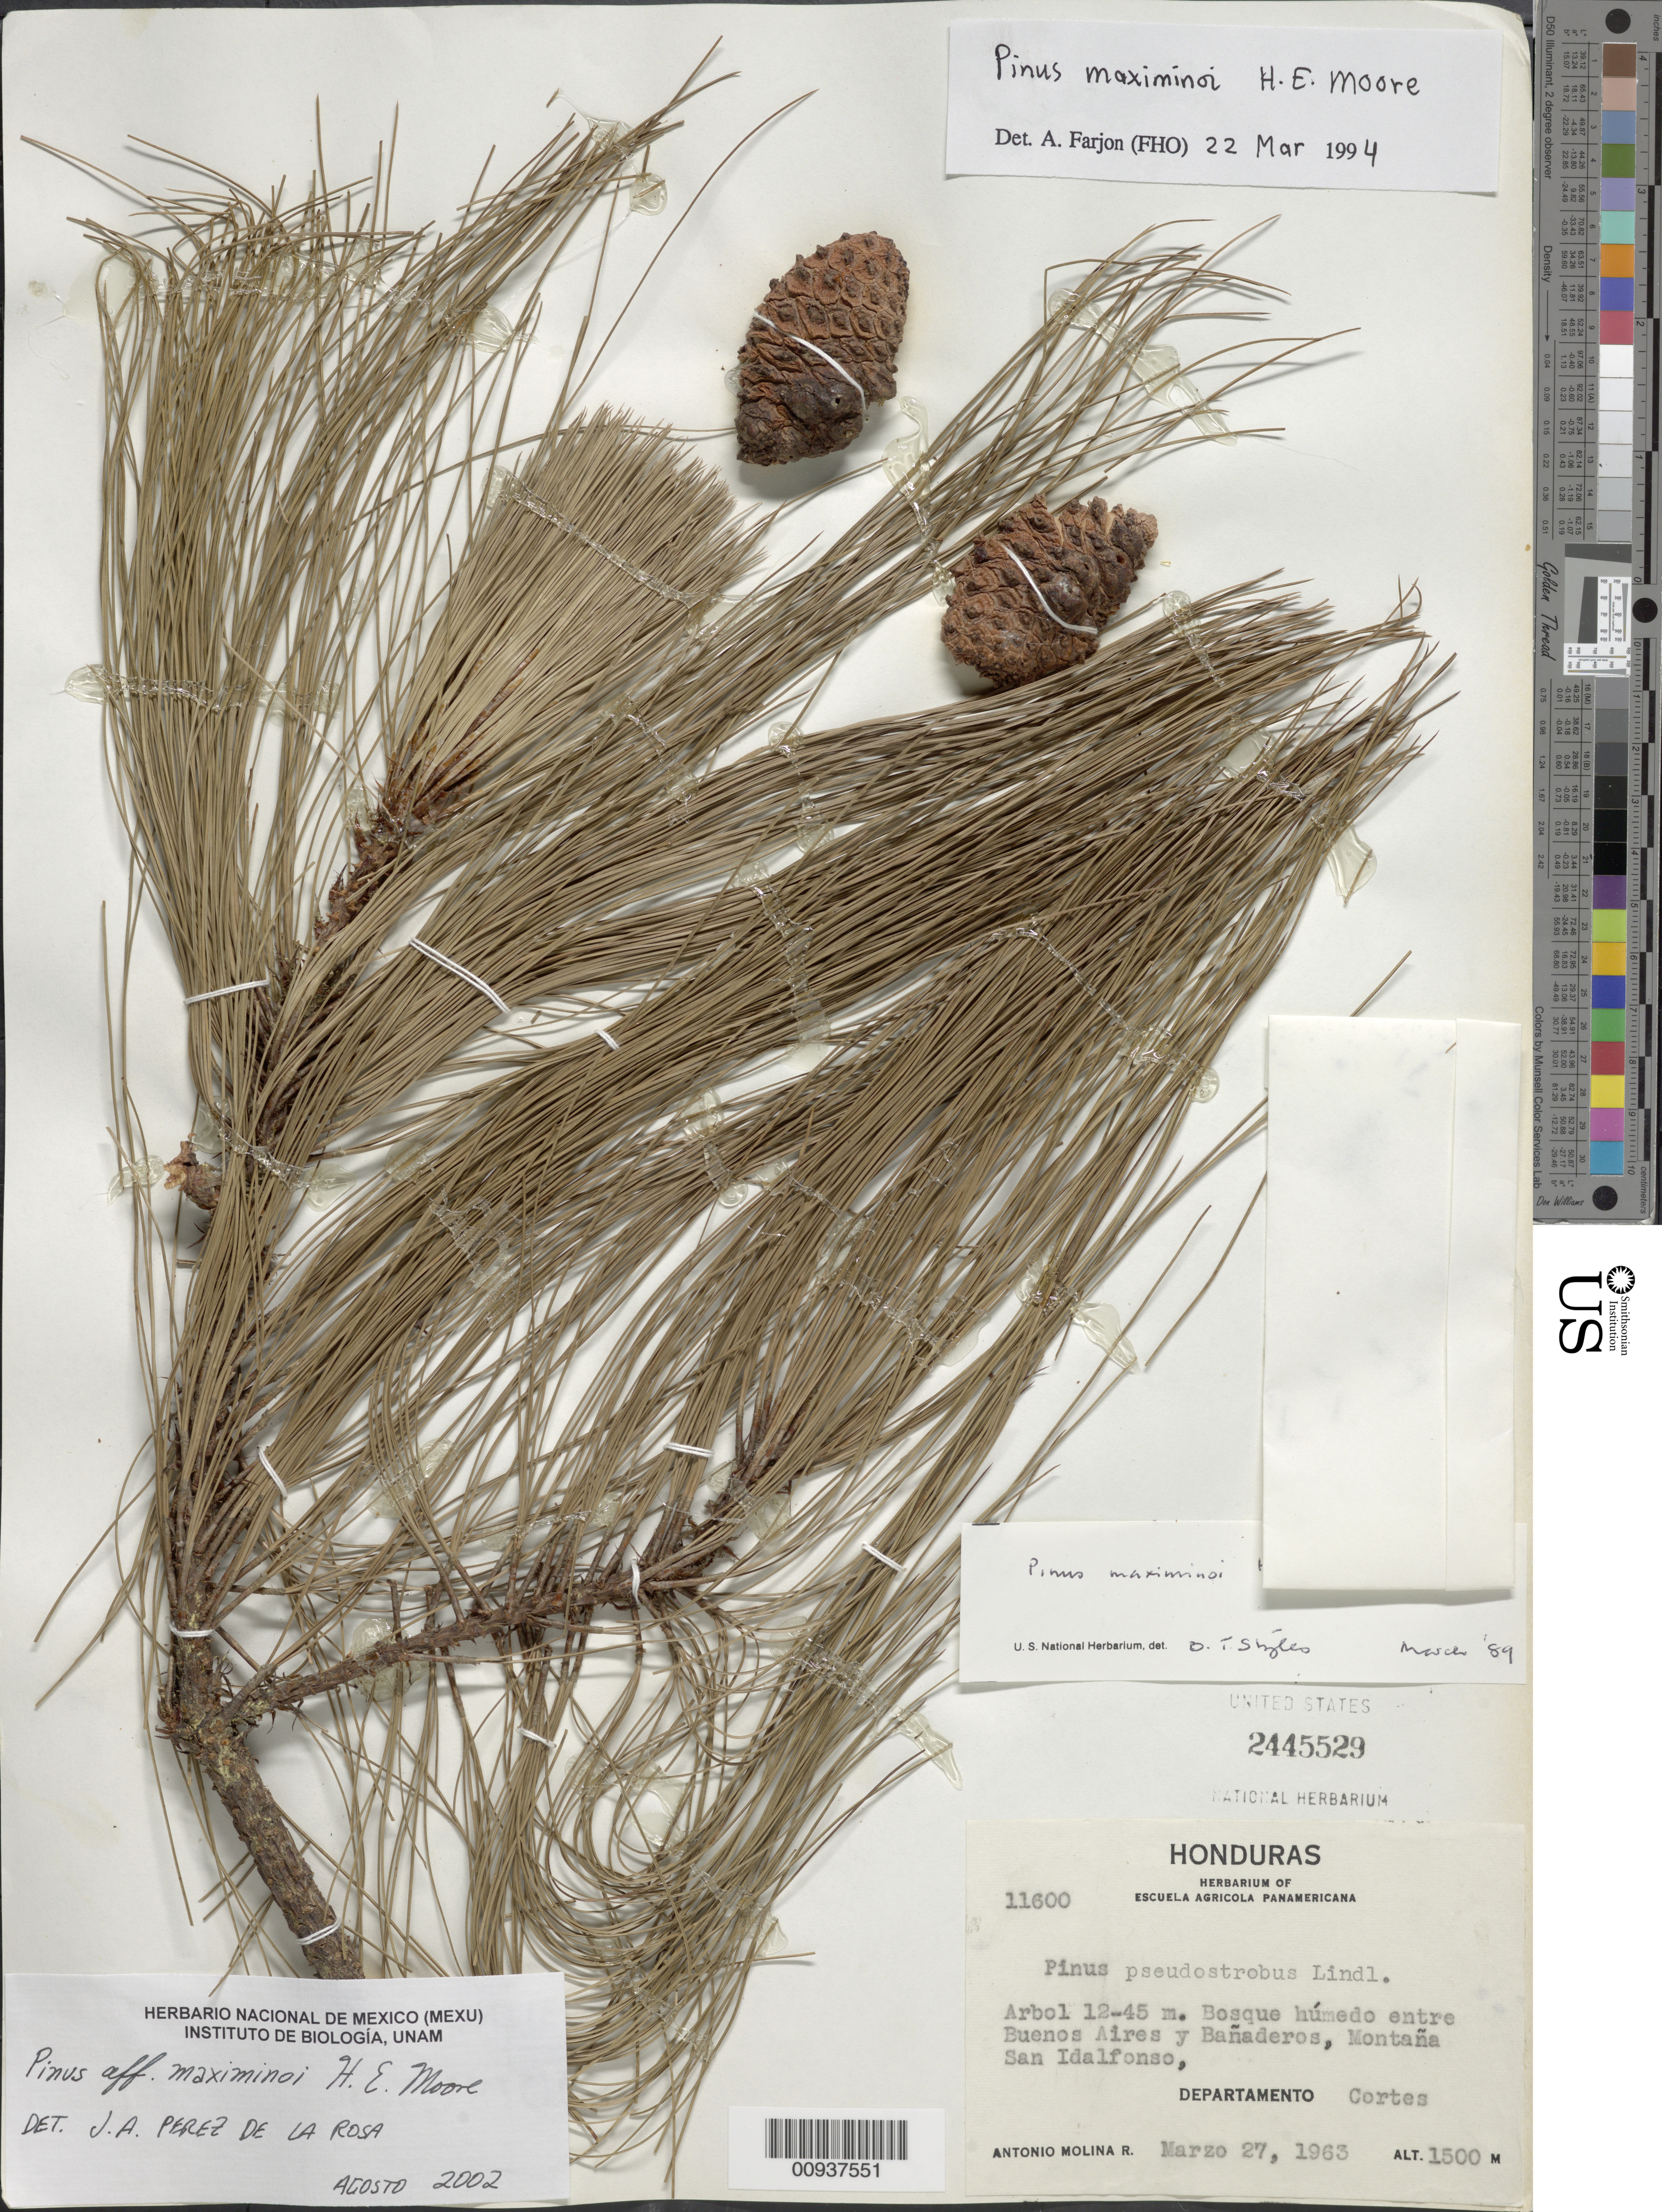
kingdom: Plantae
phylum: Tracheophyta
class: Pinopsida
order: Pinales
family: Pinaceae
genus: Pinus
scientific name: Pinus maximinoi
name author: H.E. Moore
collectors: A. Molina R.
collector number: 11600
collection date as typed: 27 Mar 1963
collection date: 1963-03-27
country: Honduras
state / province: Cortés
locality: Entre Buenos Aires y Bañaderos, Montaña San Idalfonso.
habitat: Bosque húmedo.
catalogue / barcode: US 2445529